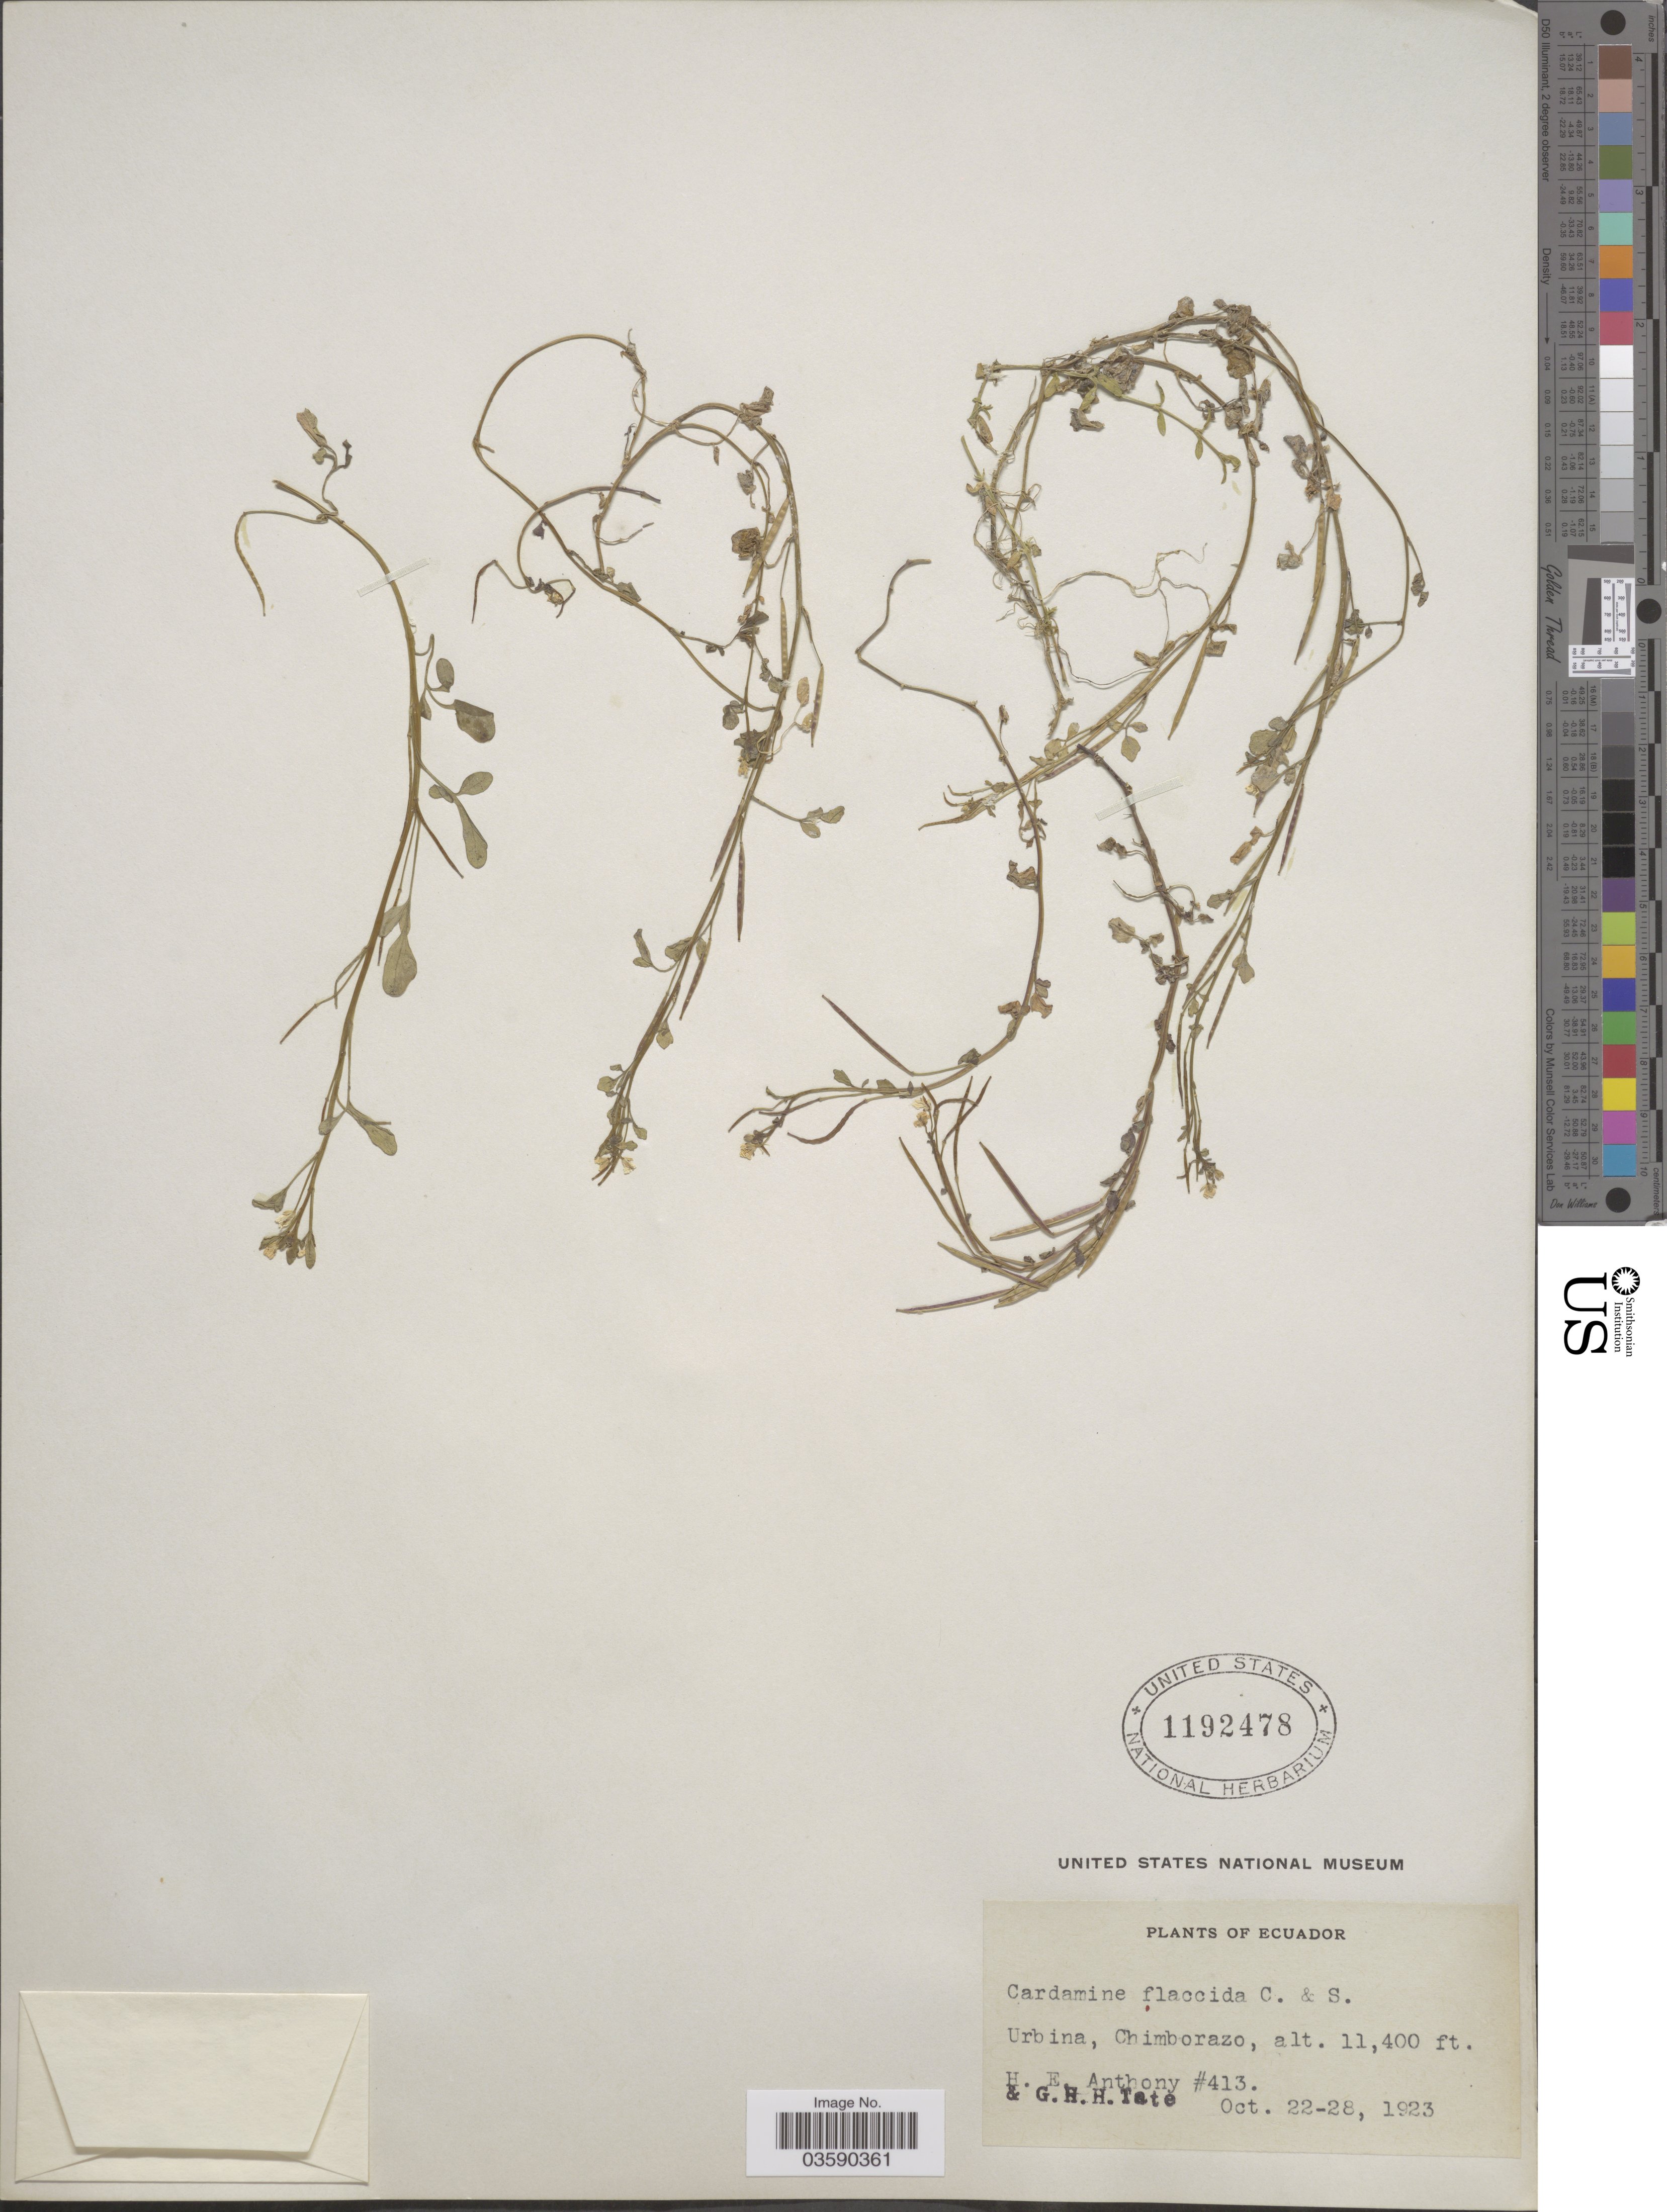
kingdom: Plantae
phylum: Tracheophyta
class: Magnoliopsida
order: Brassicales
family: Brassicaceae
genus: Cardamine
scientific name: Cardamine flaccida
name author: Cham. & Schltdl.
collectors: H. E. Anthony & G. H. H.Tate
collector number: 413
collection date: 1923-10-22/1923-10-28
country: Ecuador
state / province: Chimborazo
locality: Urbina.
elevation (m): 3475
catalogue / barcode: US 1192478